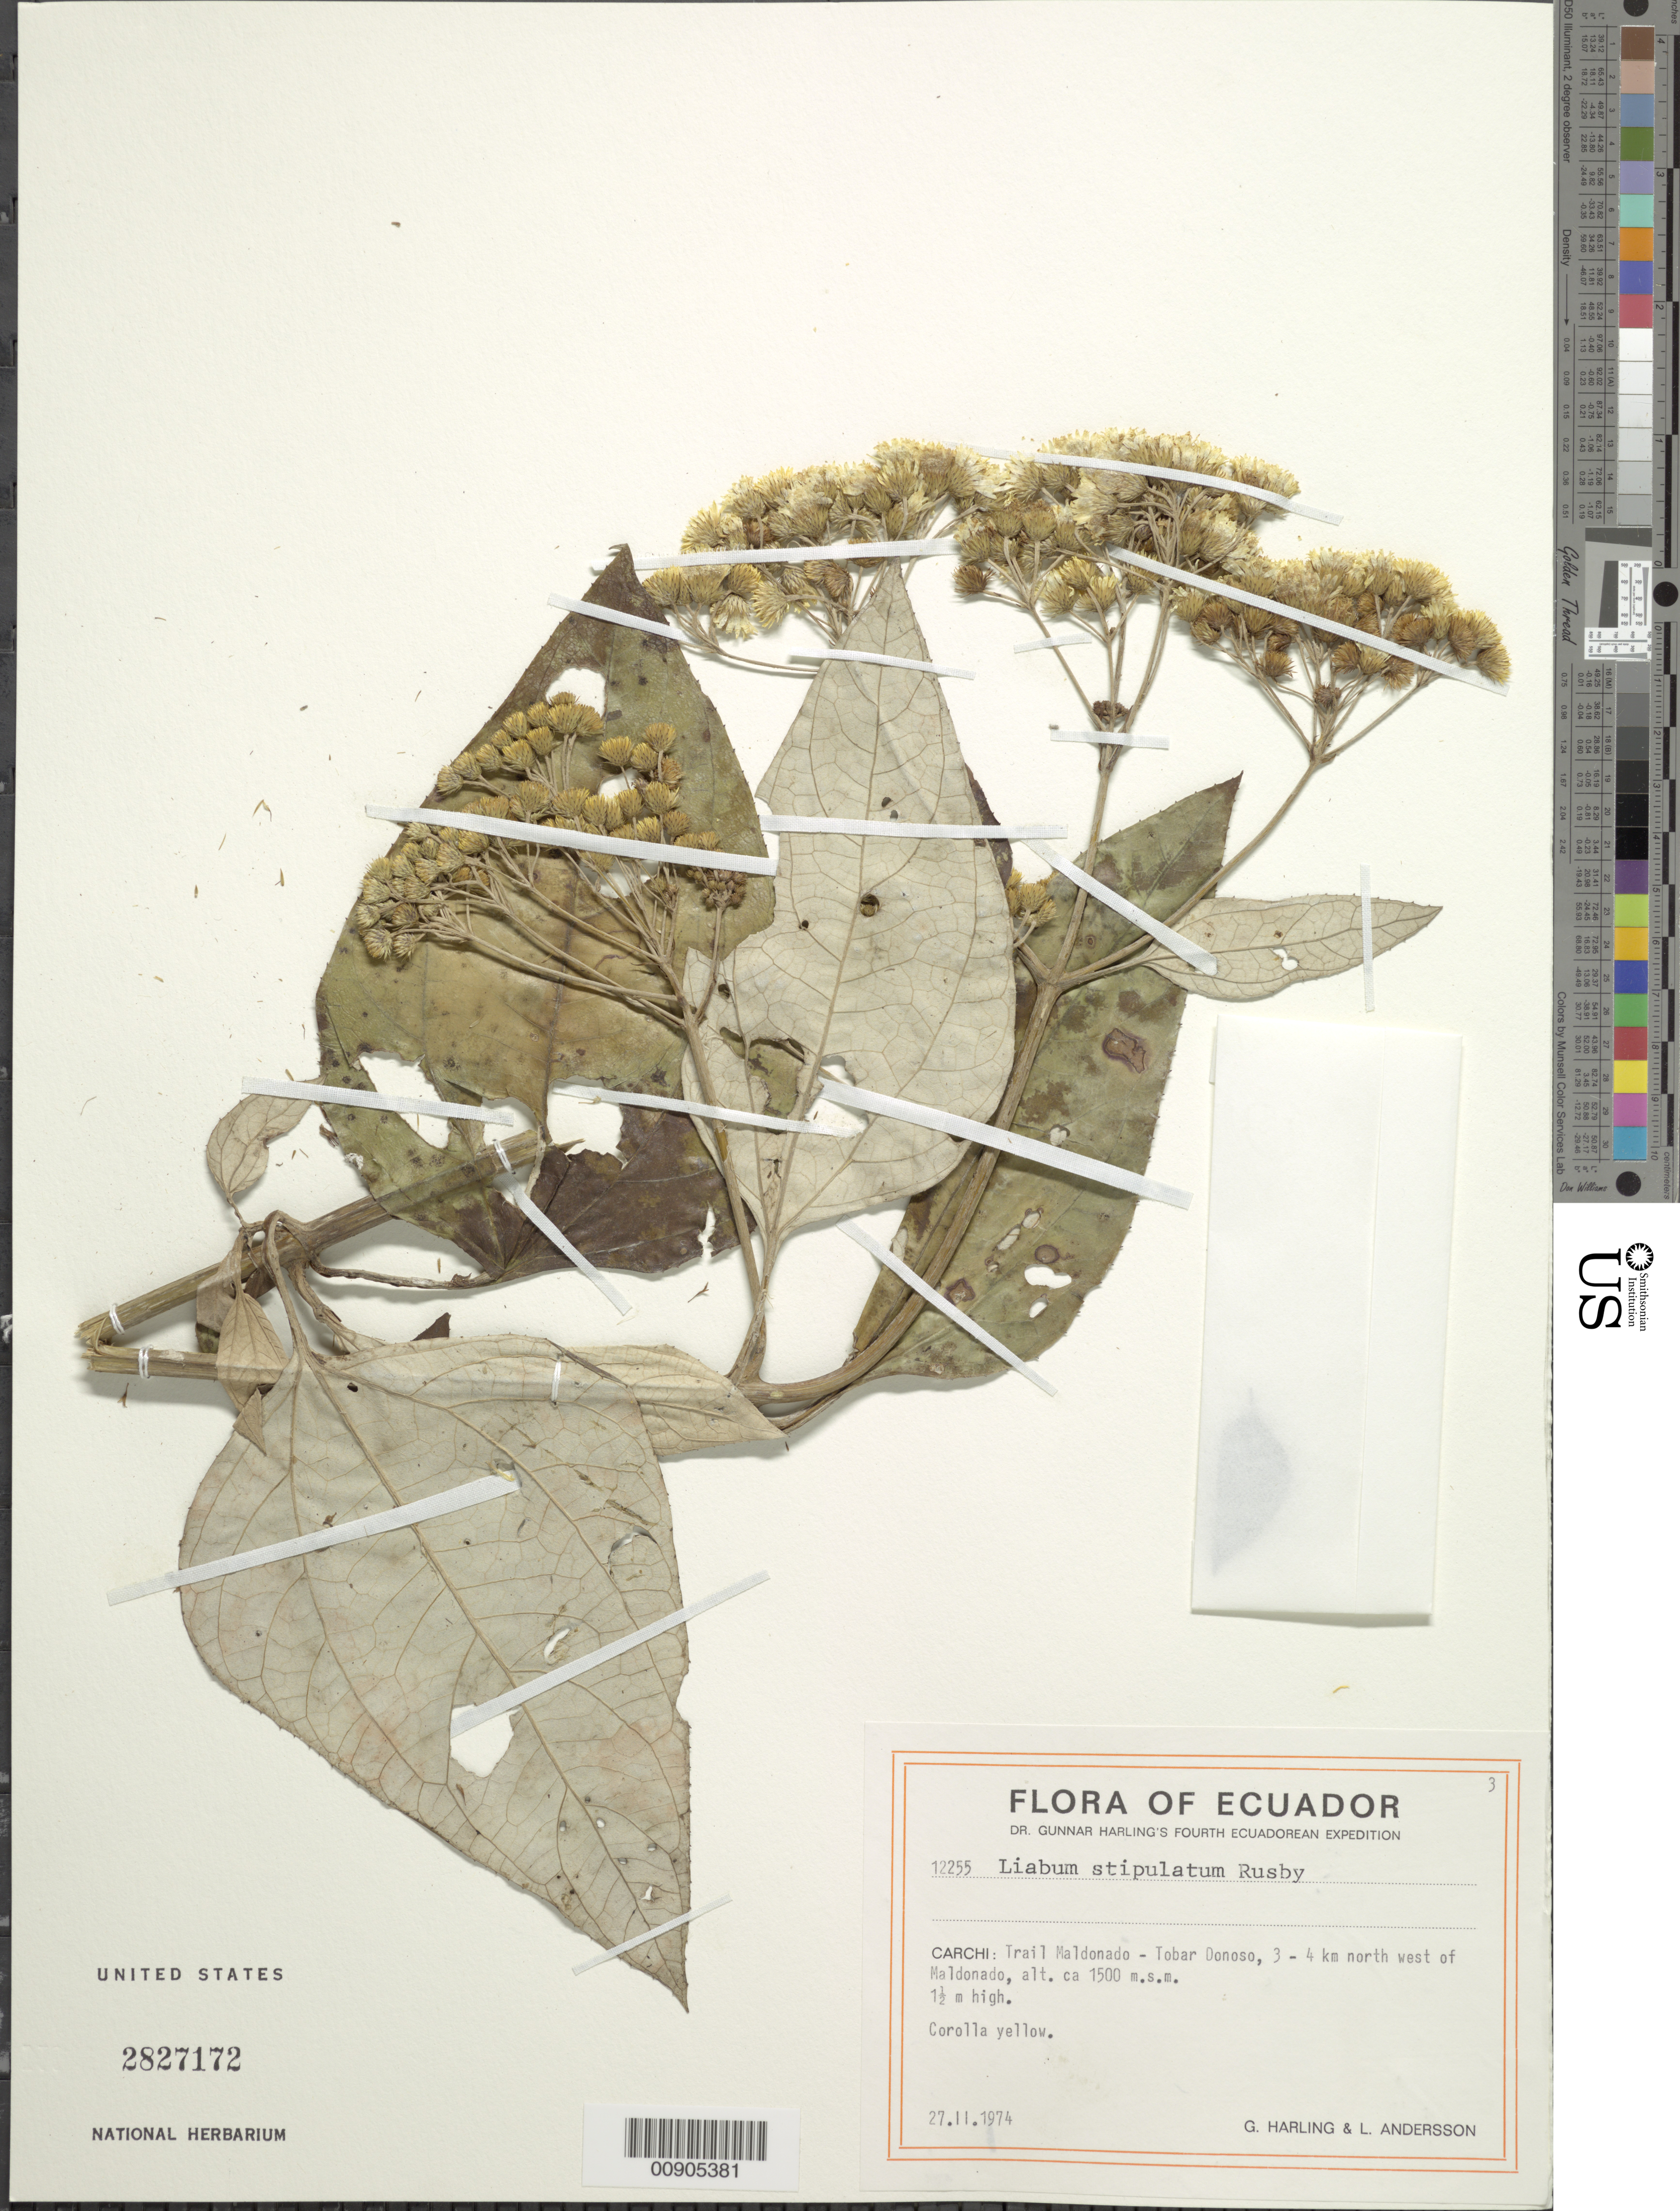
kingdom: Plantae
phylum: Tracheophyta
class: Magnoliopsida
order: Asterales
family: Asteraceae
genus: Liabum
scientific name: Liabum stipulatum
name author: Rusby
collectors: G. Harling & L. Anderson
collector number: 12255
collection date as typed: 27 November 1974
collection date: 1974-11-27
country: Ecuador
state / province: Carchi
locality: Carchi, Trail Maldonado-Tobar Donoso, 3-4 km NW of Maldonado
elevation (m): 1500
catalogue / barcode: US 2827172